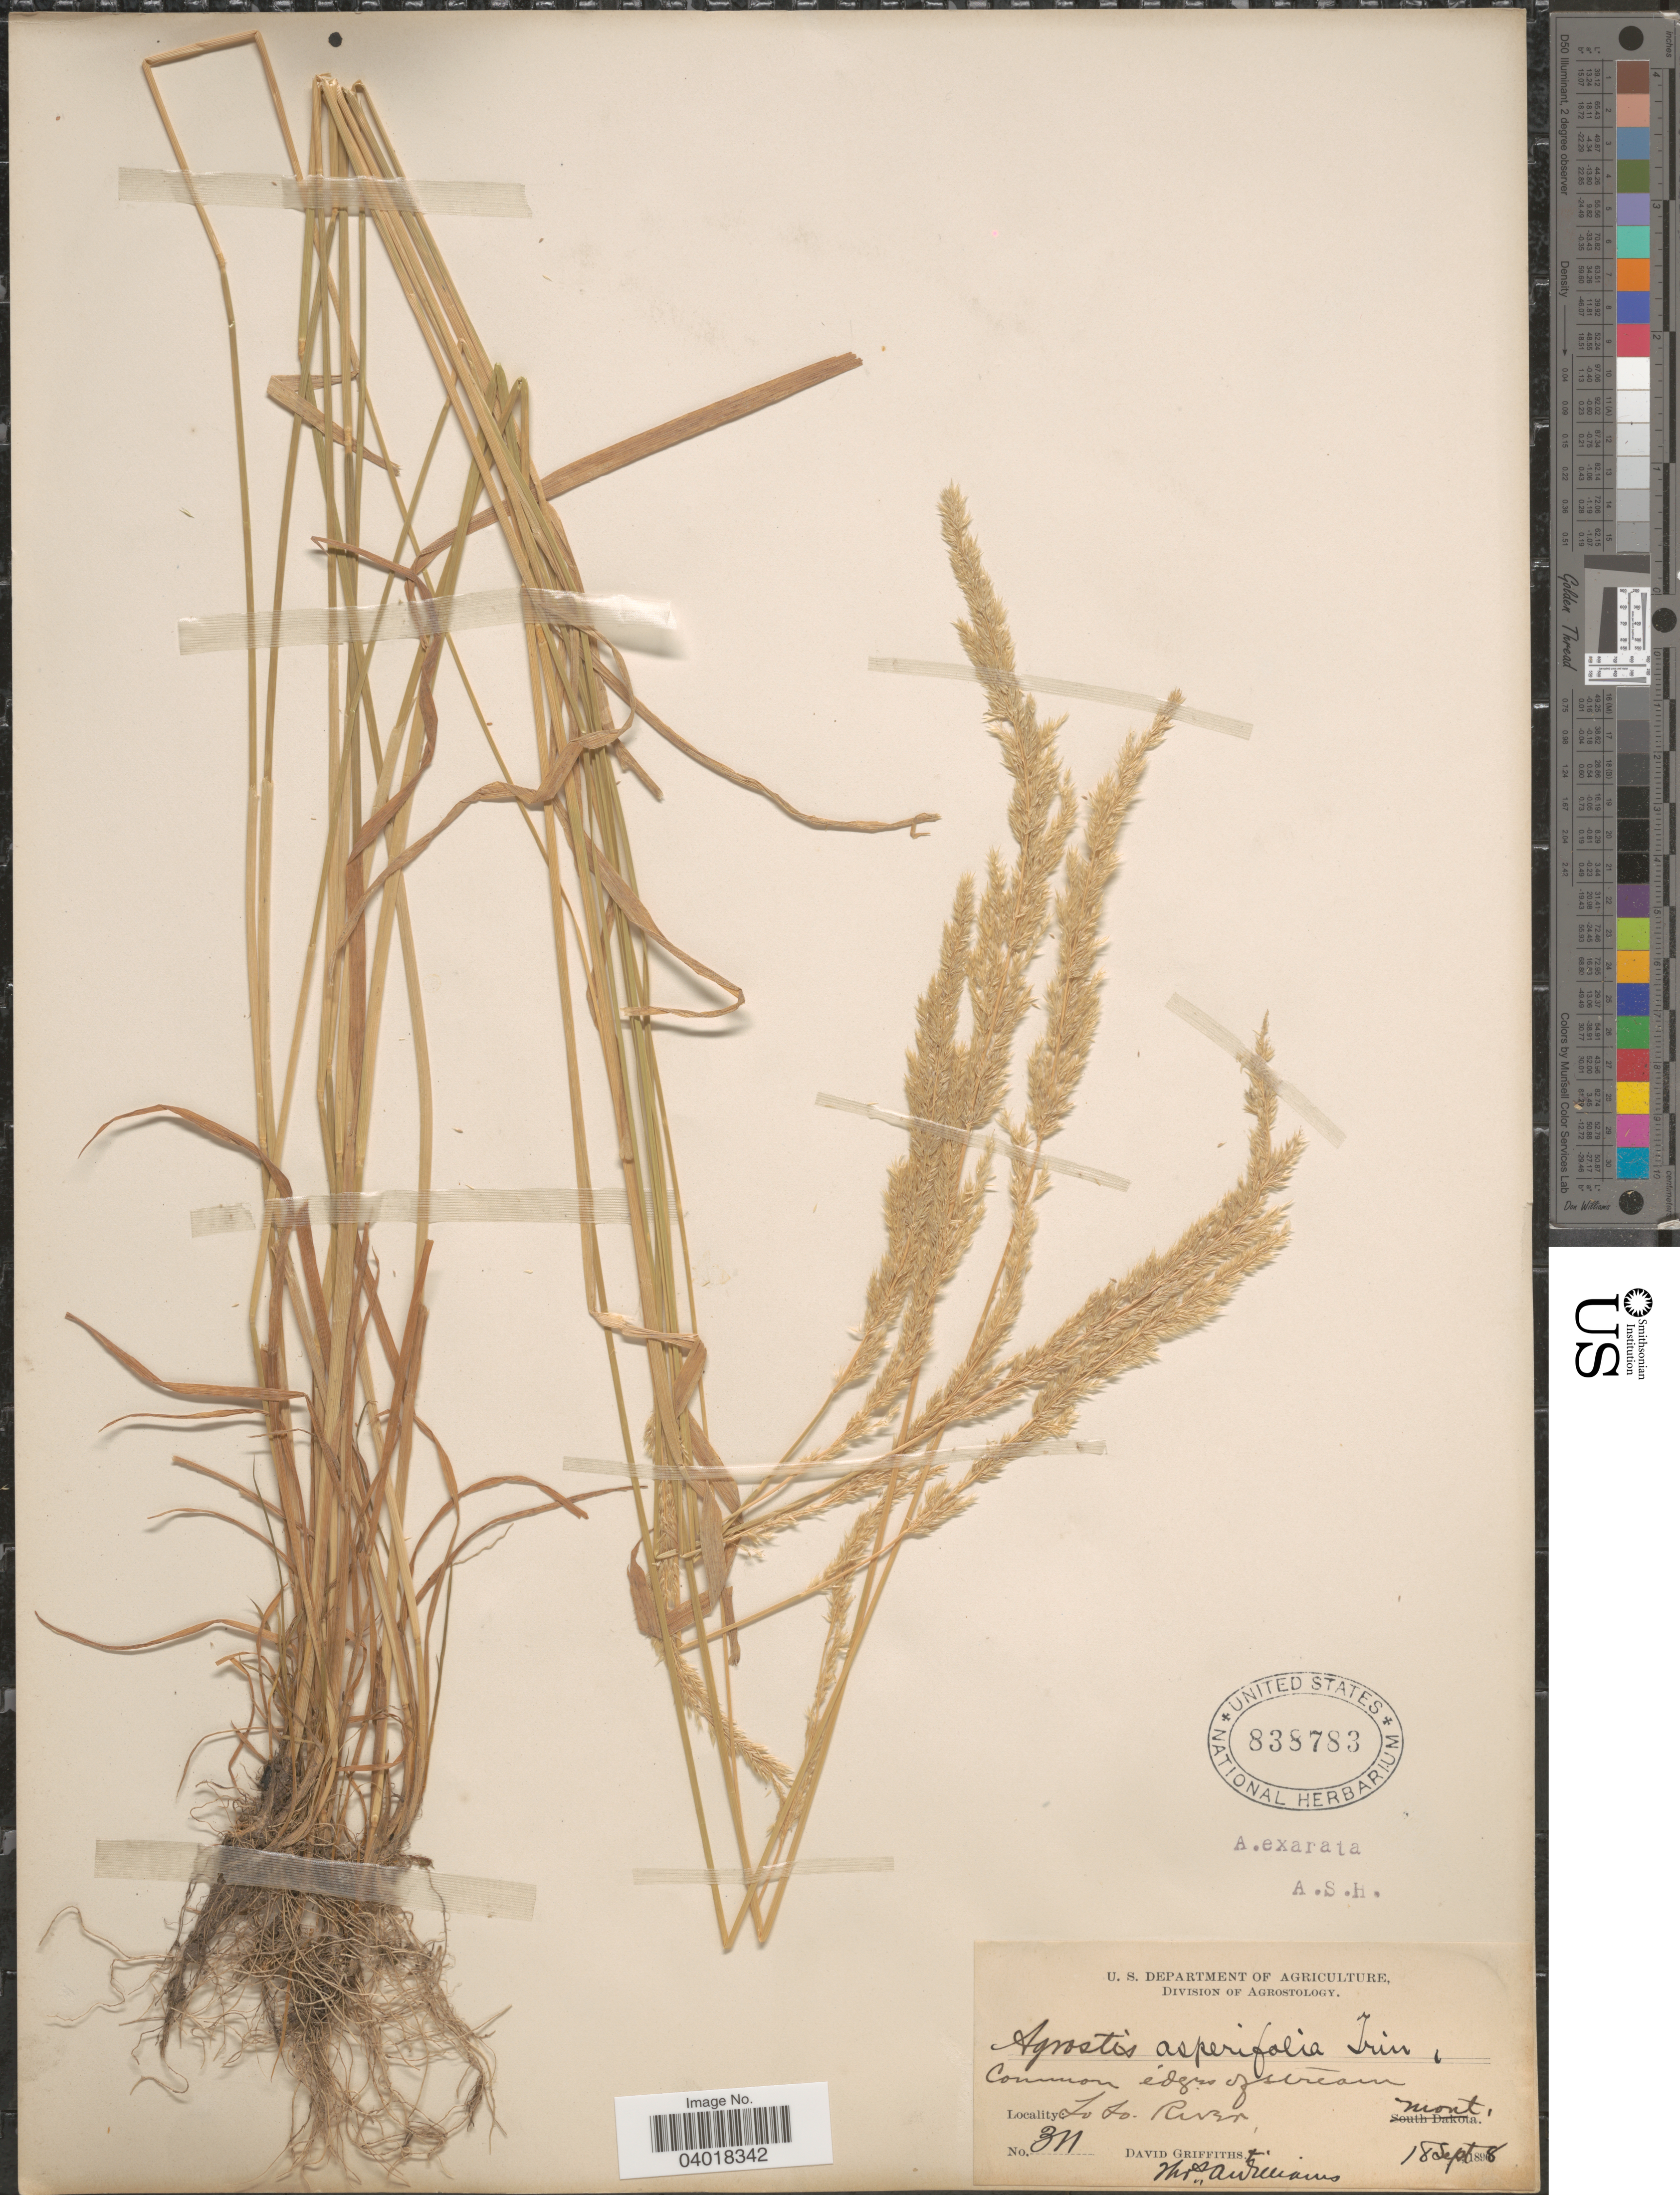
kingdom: Plantae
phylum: Tracheophyta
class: Liliopsida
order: Poales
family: Poaceae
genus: Agrostis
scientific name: Agrostis exarata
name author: Trin.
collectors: D. Griffiths & T. A. Williams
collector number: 311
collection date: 1898-09-18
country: United States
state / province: Montana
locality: Lo Lo River.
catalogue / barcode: US 838783